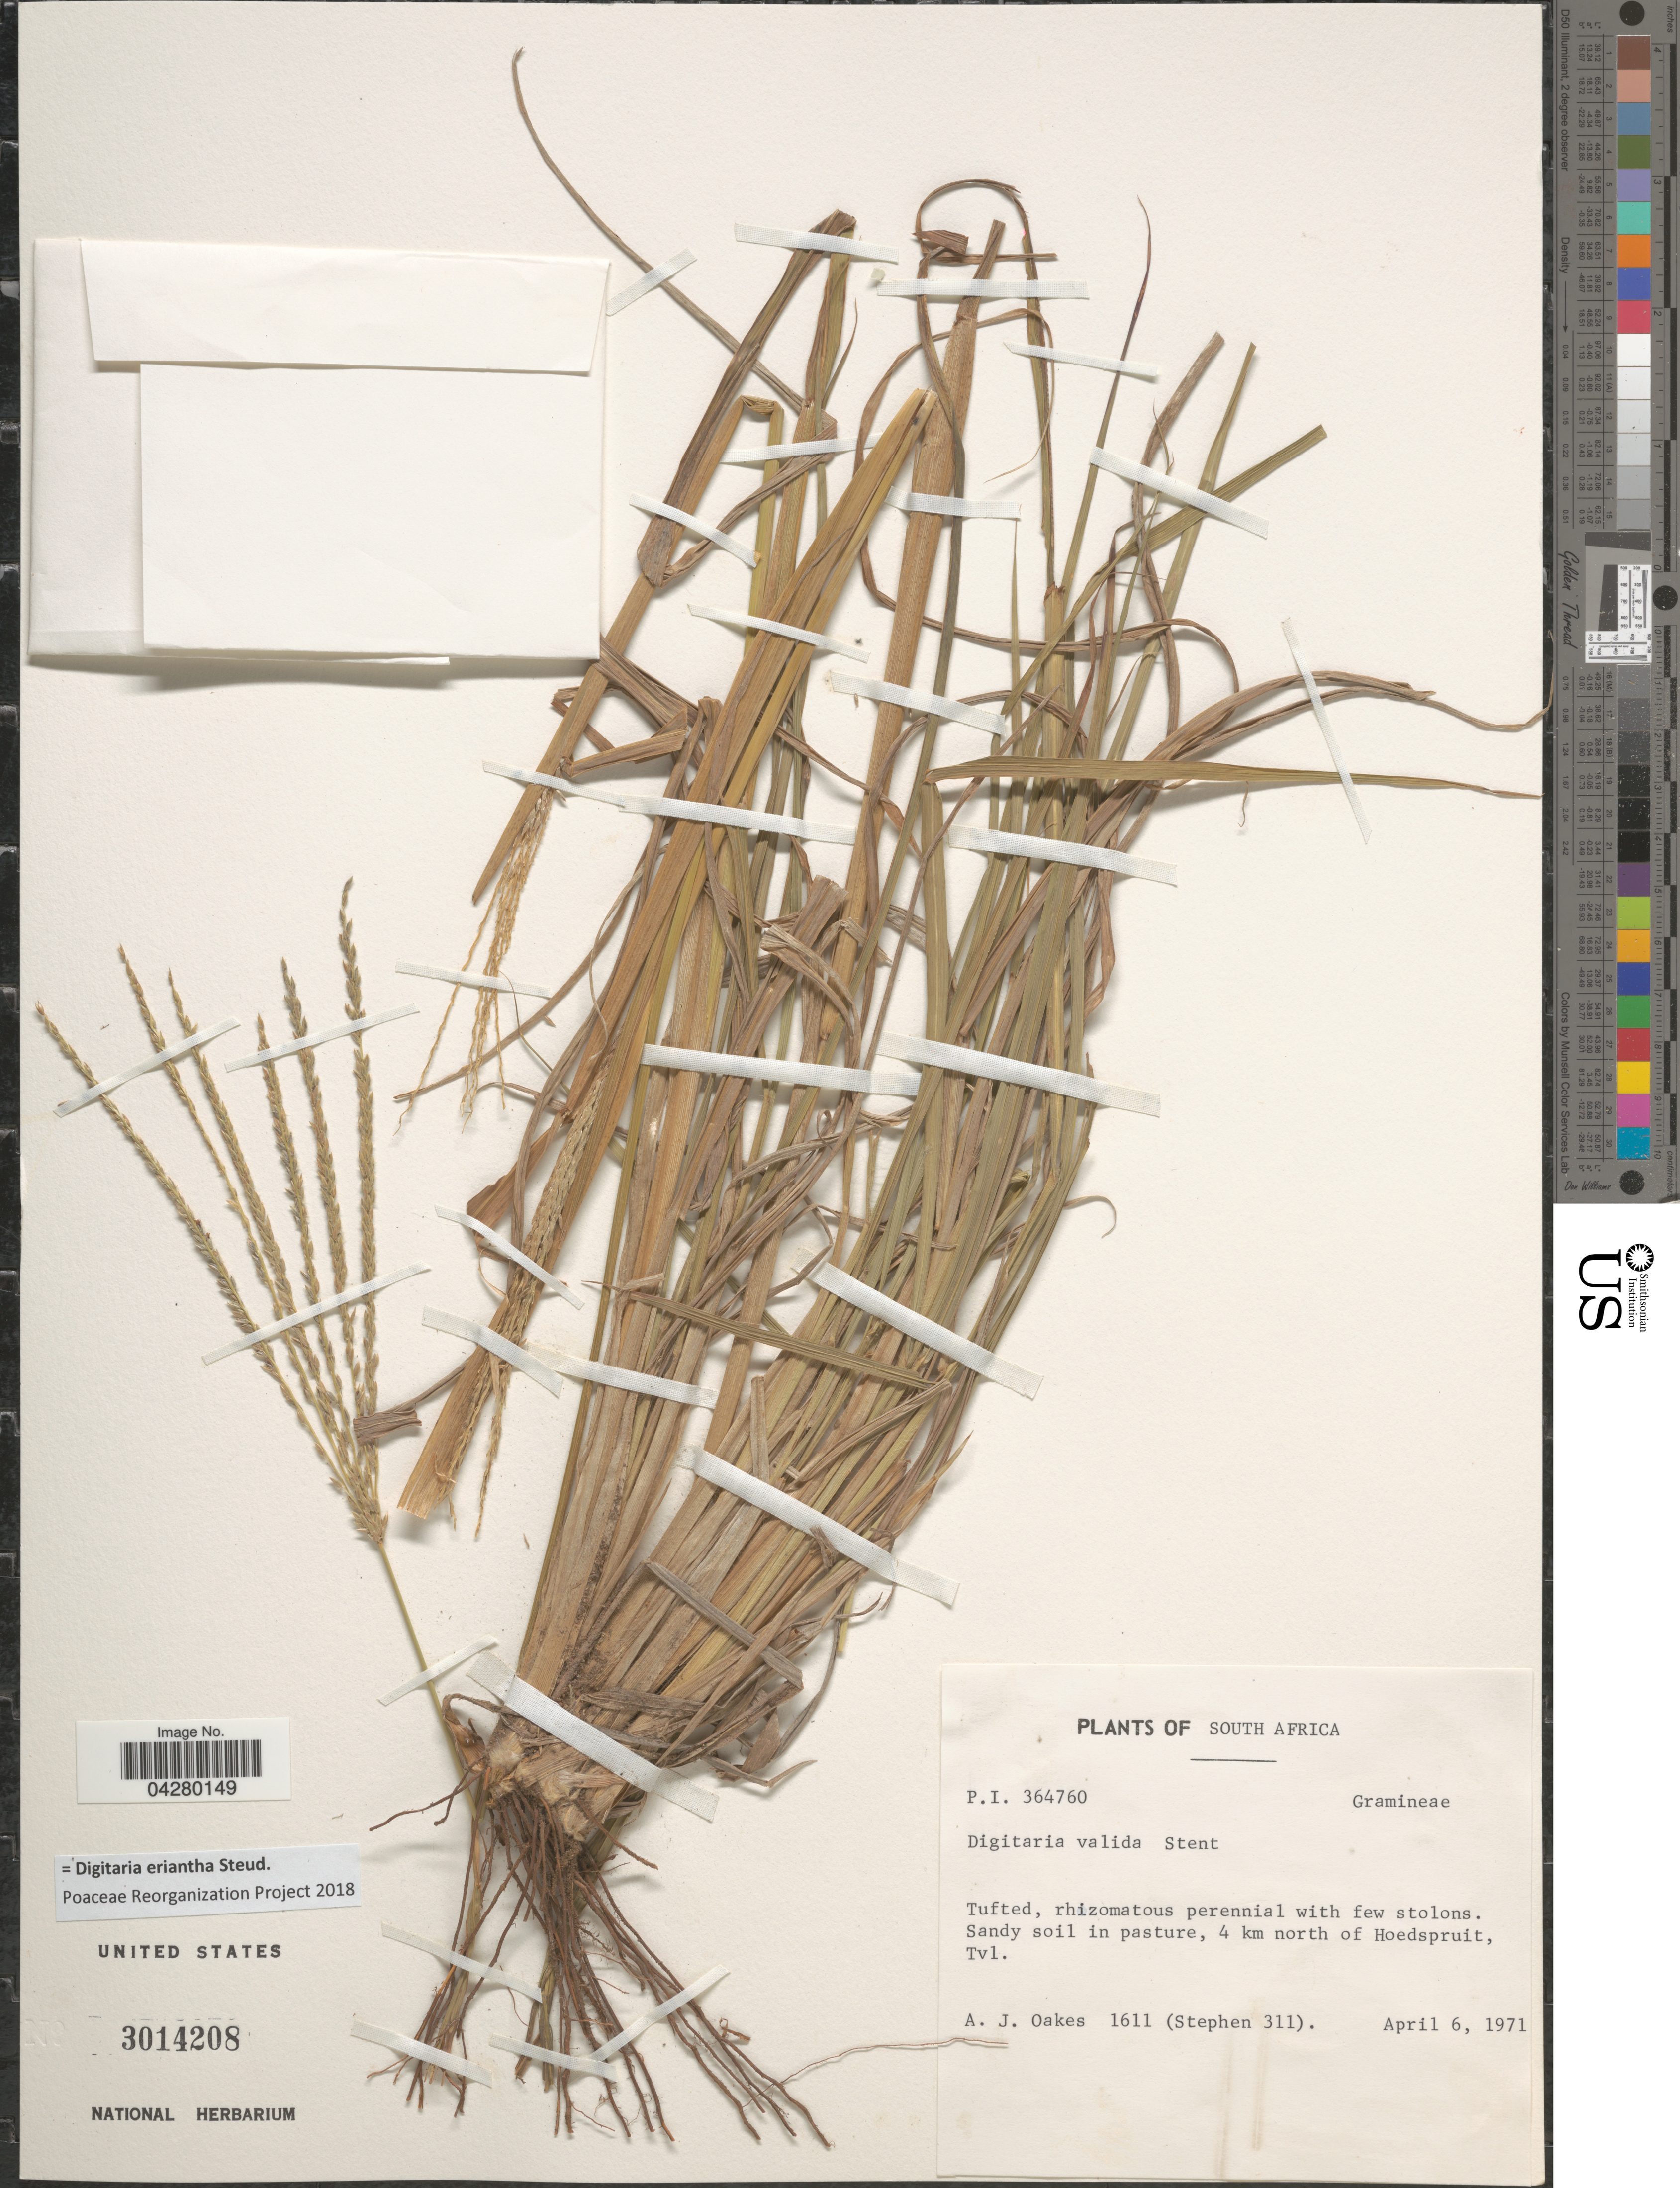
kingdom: Plantae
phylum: Tracheophyta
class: Liliopsida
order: Poales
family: Poaceae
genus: Digitaria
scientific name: Digitaria eriantha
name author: Steud.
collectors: A. Oakes & Stephen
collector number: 1611/311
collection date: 1971-04-06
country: South Africa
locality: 4 km north of Hoedspruit, Tvl.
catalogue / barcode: US 3014208